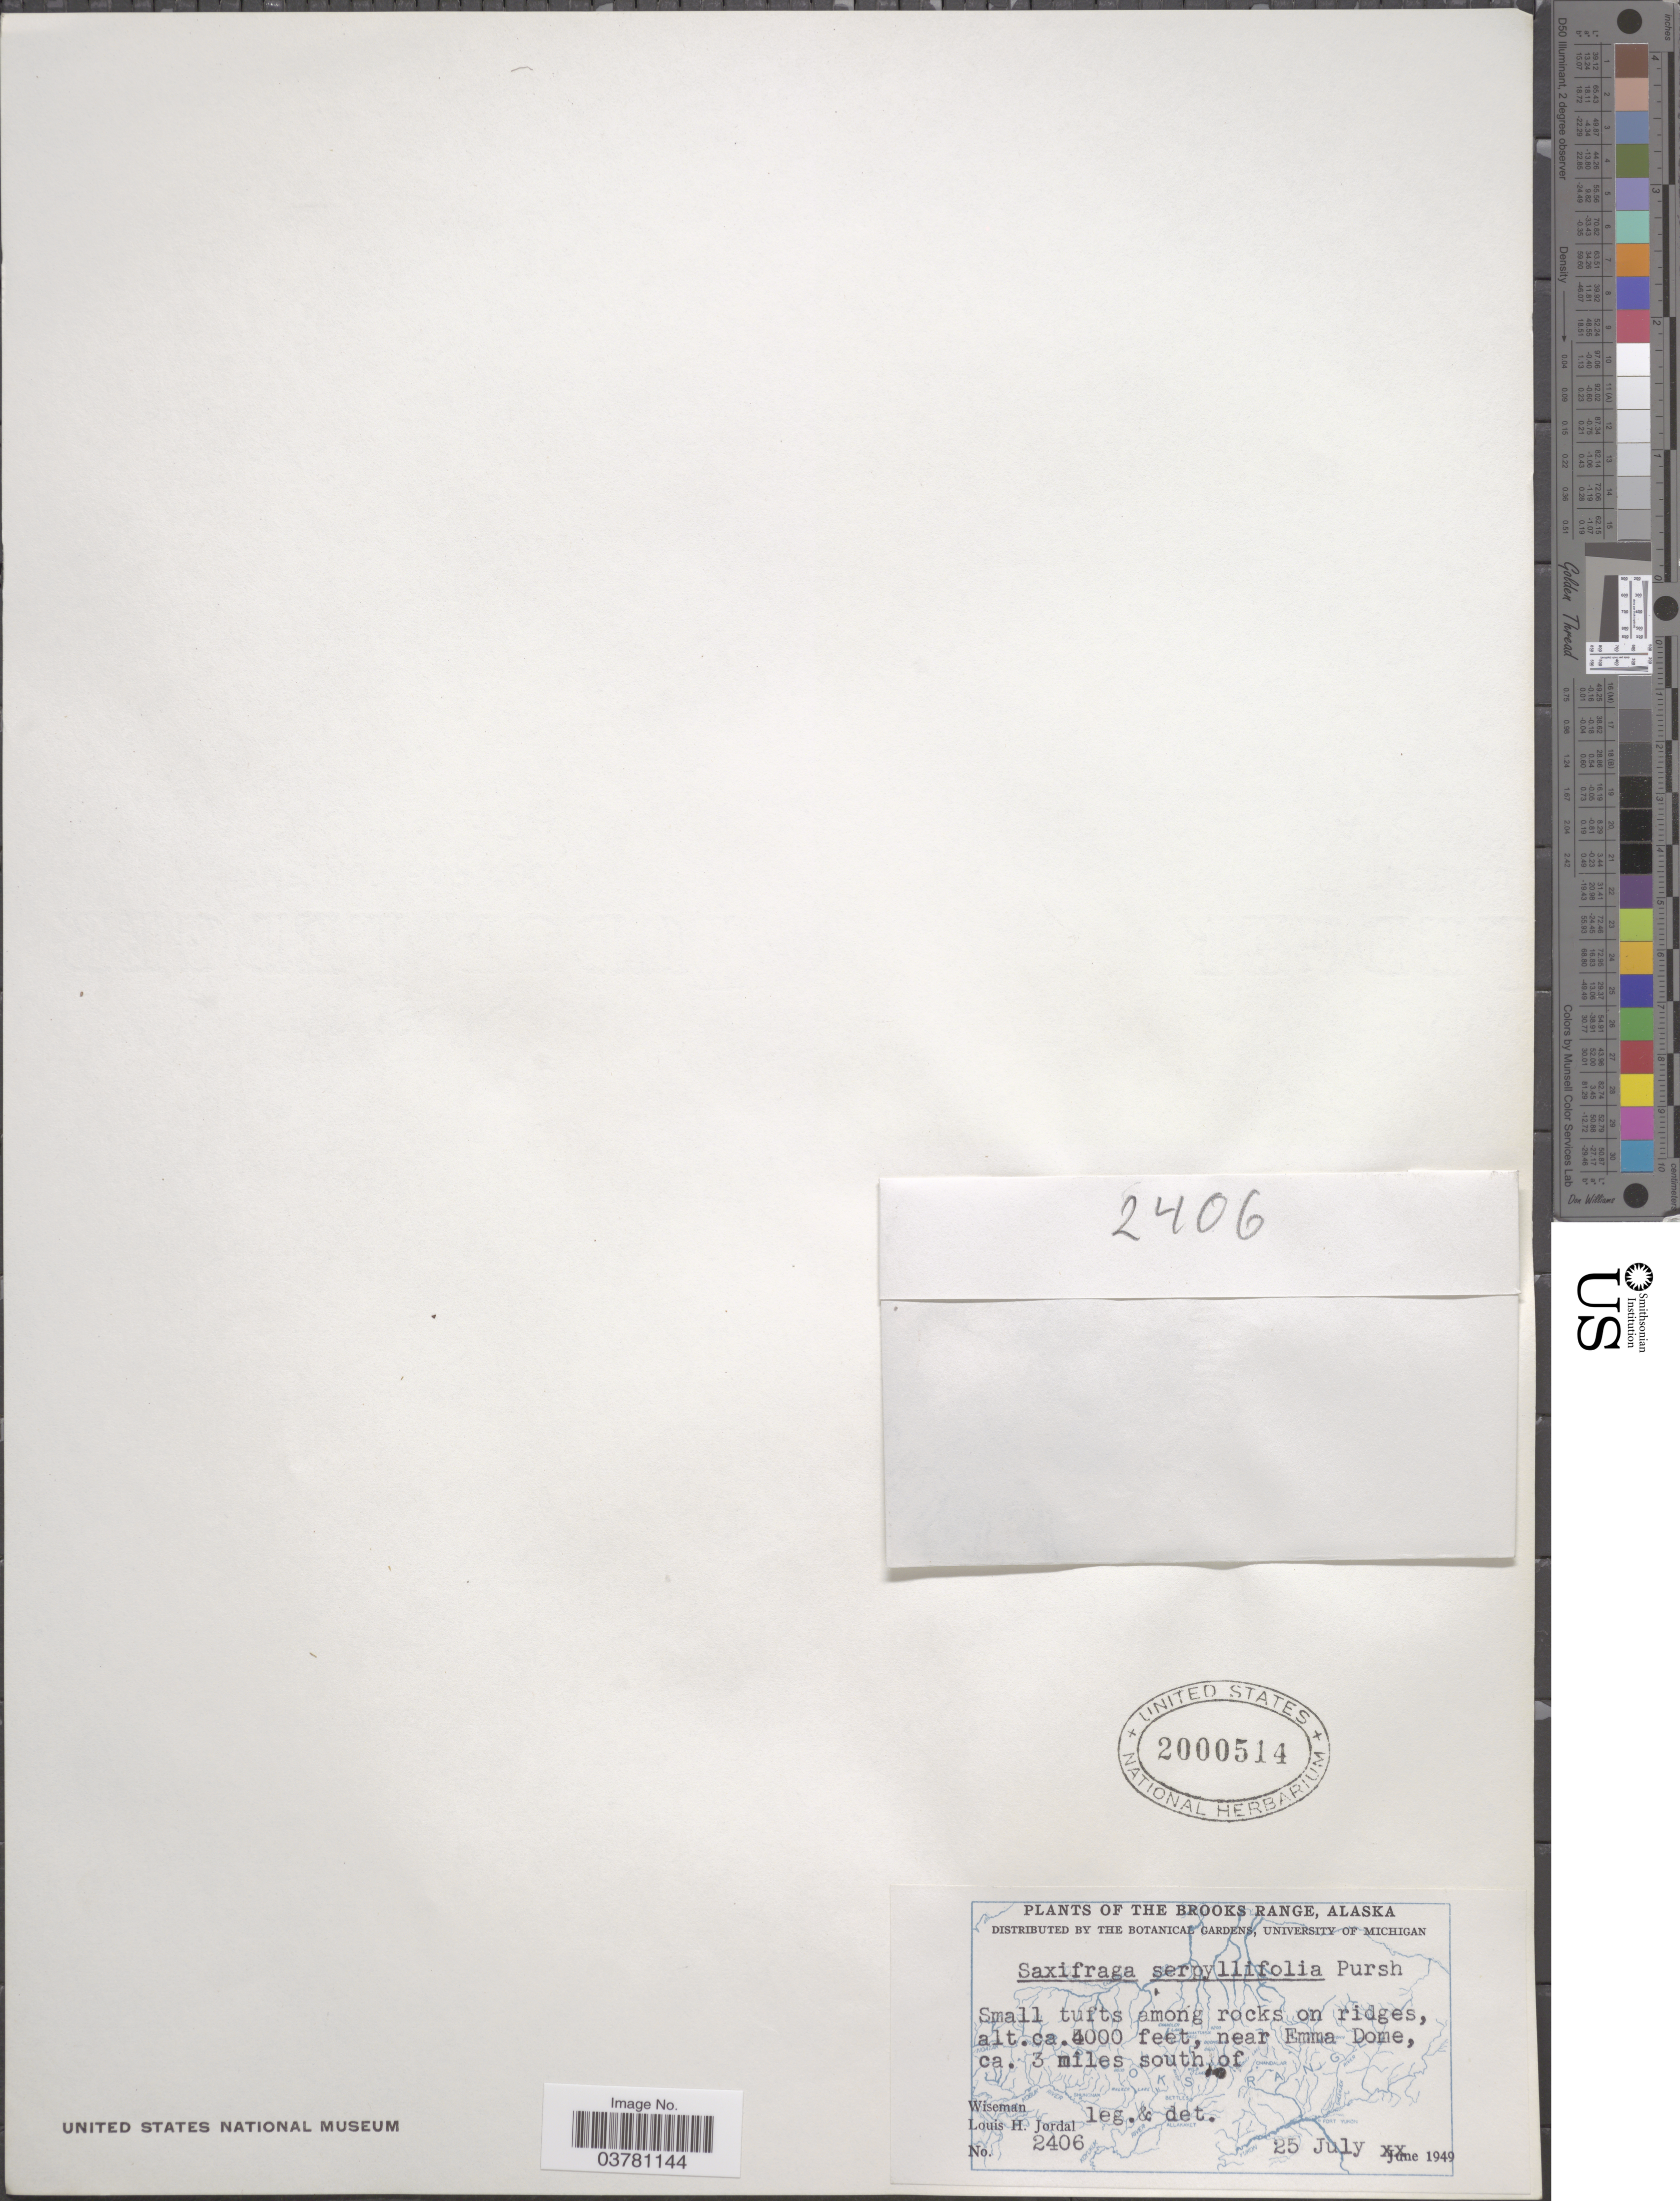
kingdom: Plantae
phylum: Tracheophyta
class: Magnoliopsida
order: Saxifragales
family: Saxifragaceae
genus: Saxifraga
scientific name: Saxifraga serpyllifolia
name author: Pursh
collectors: L. Jordal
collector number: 2406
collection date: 1949-07-25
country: United States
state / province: Alaska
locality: The Brooks Range. Near Emma Dome, ca. 3 miles south of Wiseman.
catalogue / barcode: US 2000514